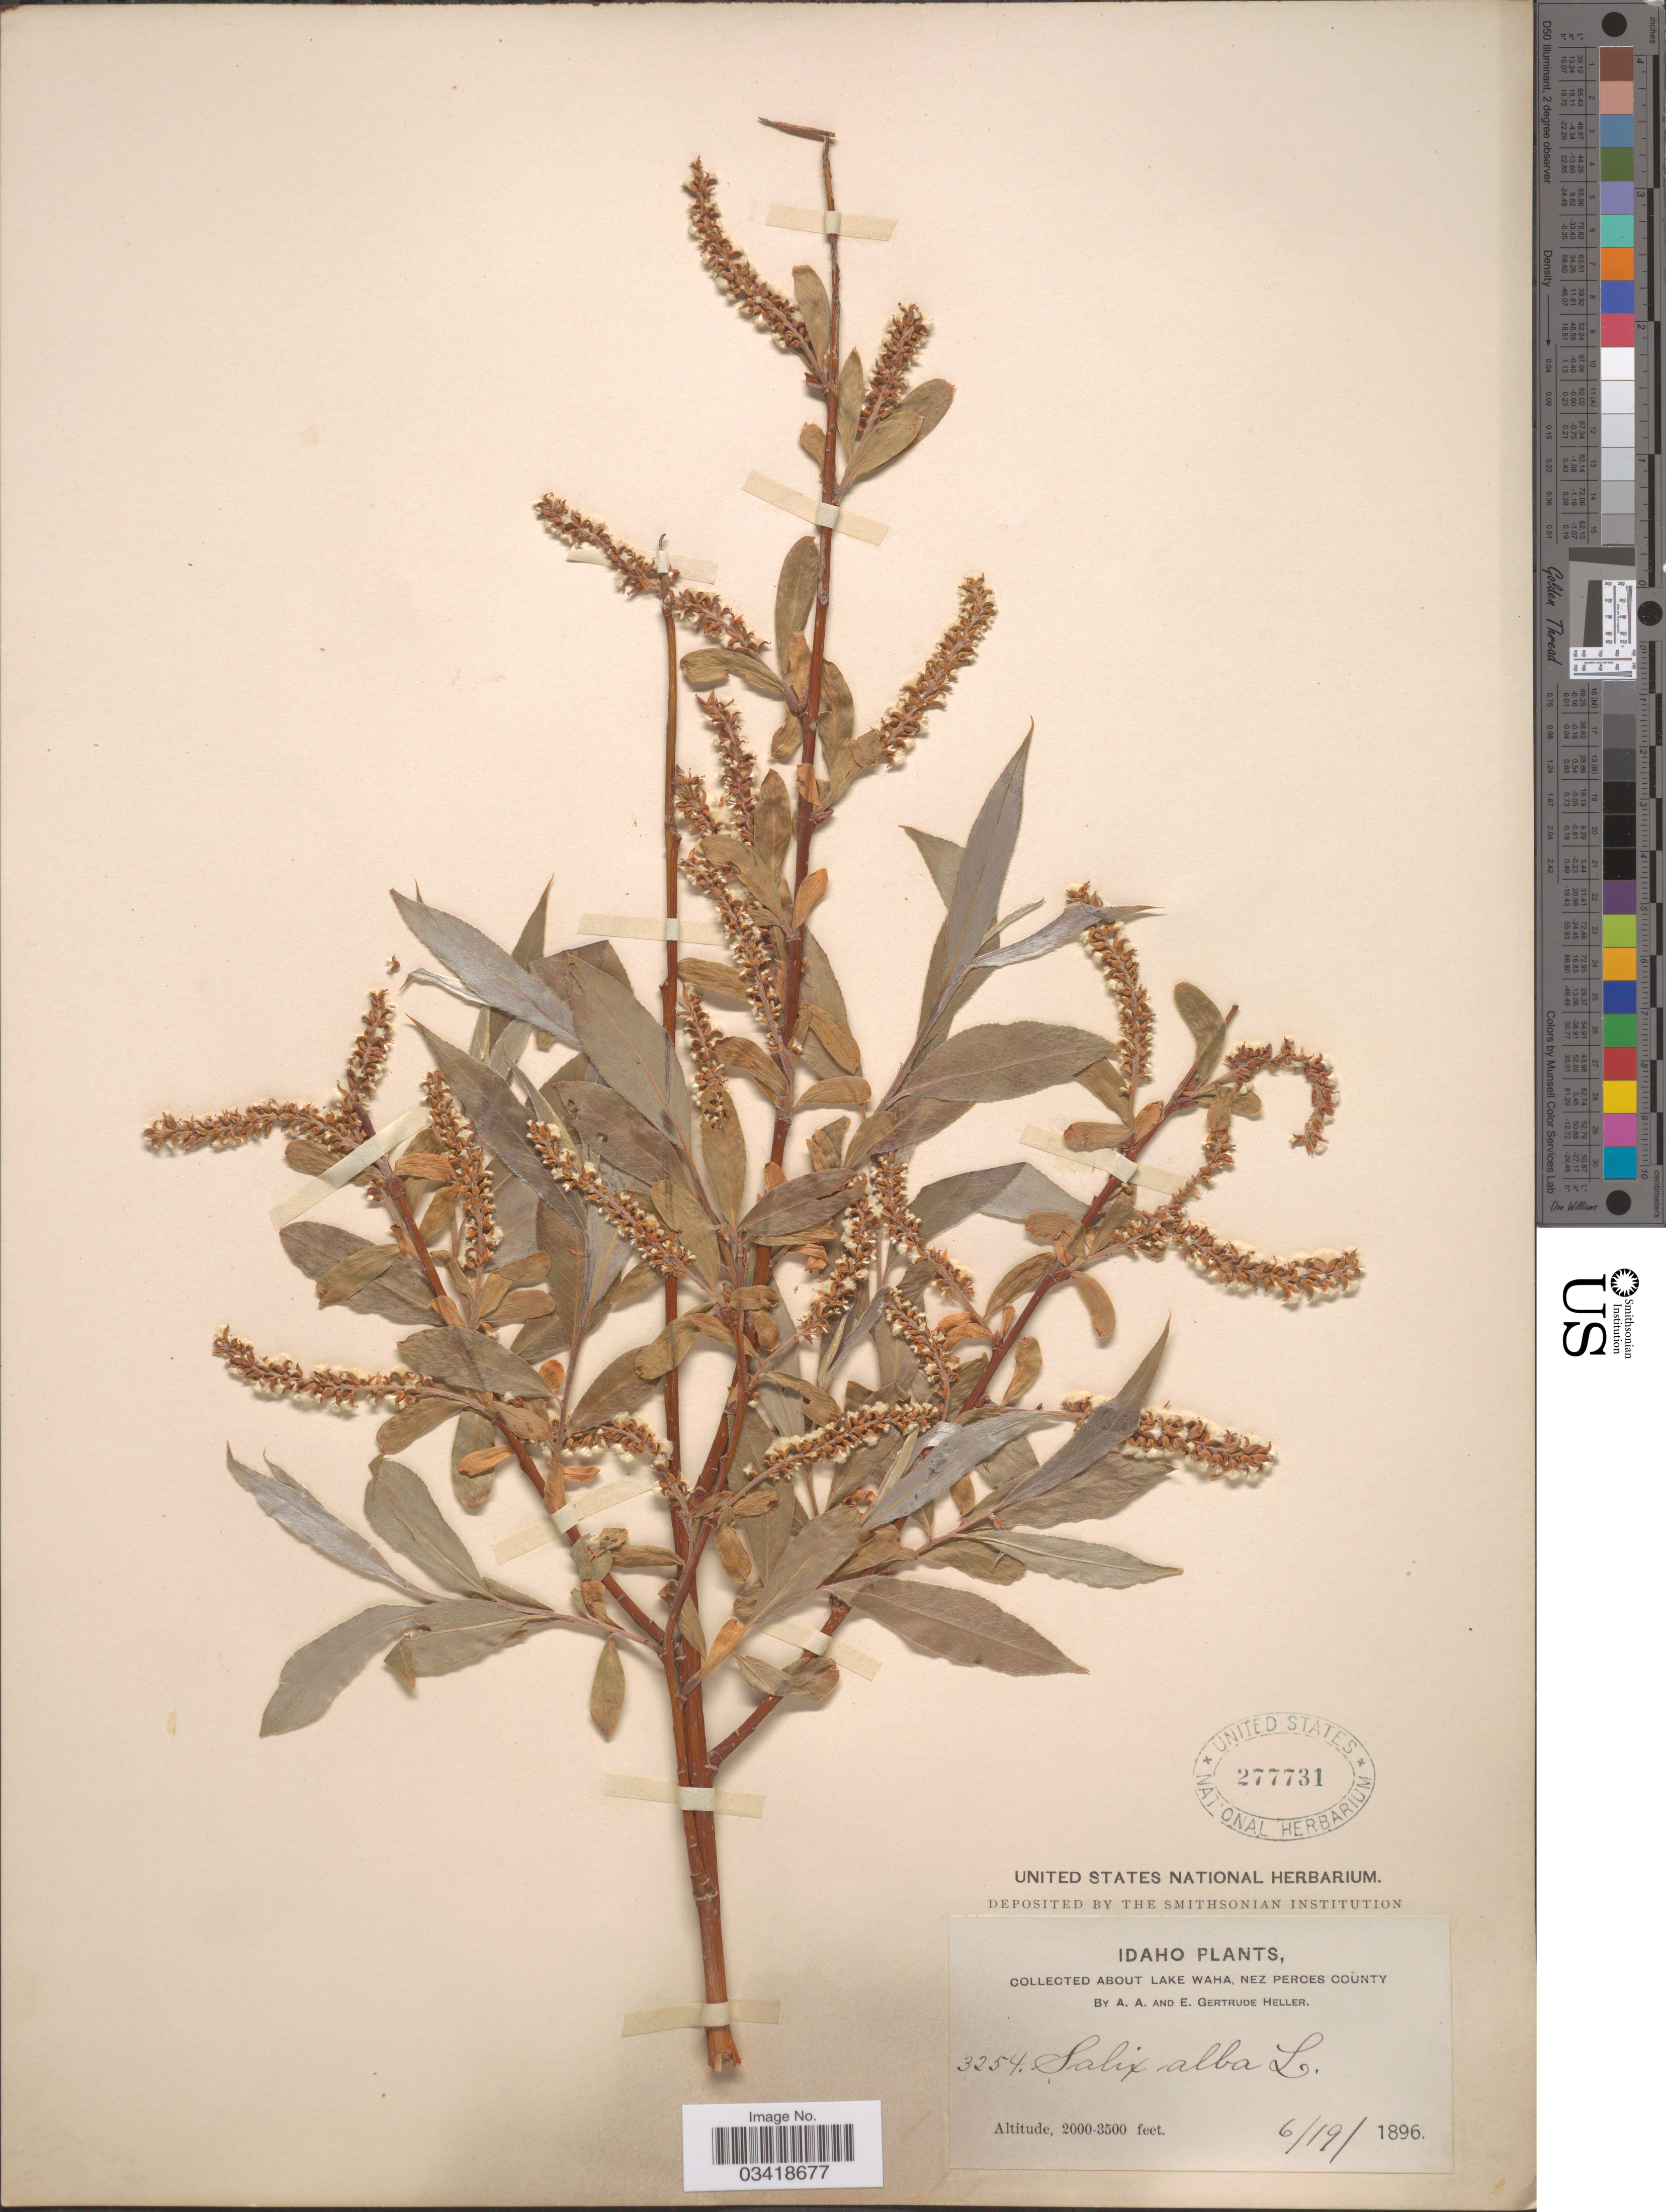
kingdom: Plantae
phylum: Tracheophyta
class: Magnoliopsida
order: Malpighiales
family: Salicaceae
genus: Salix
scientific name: Salix alba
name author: L.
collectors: A. A. Heller & E. G. Heller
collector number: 3254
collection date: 1896-06-19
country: United States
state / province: Idaho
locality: About Lake Waha, Nez Perces County.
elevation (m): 610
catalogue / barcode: US 277731